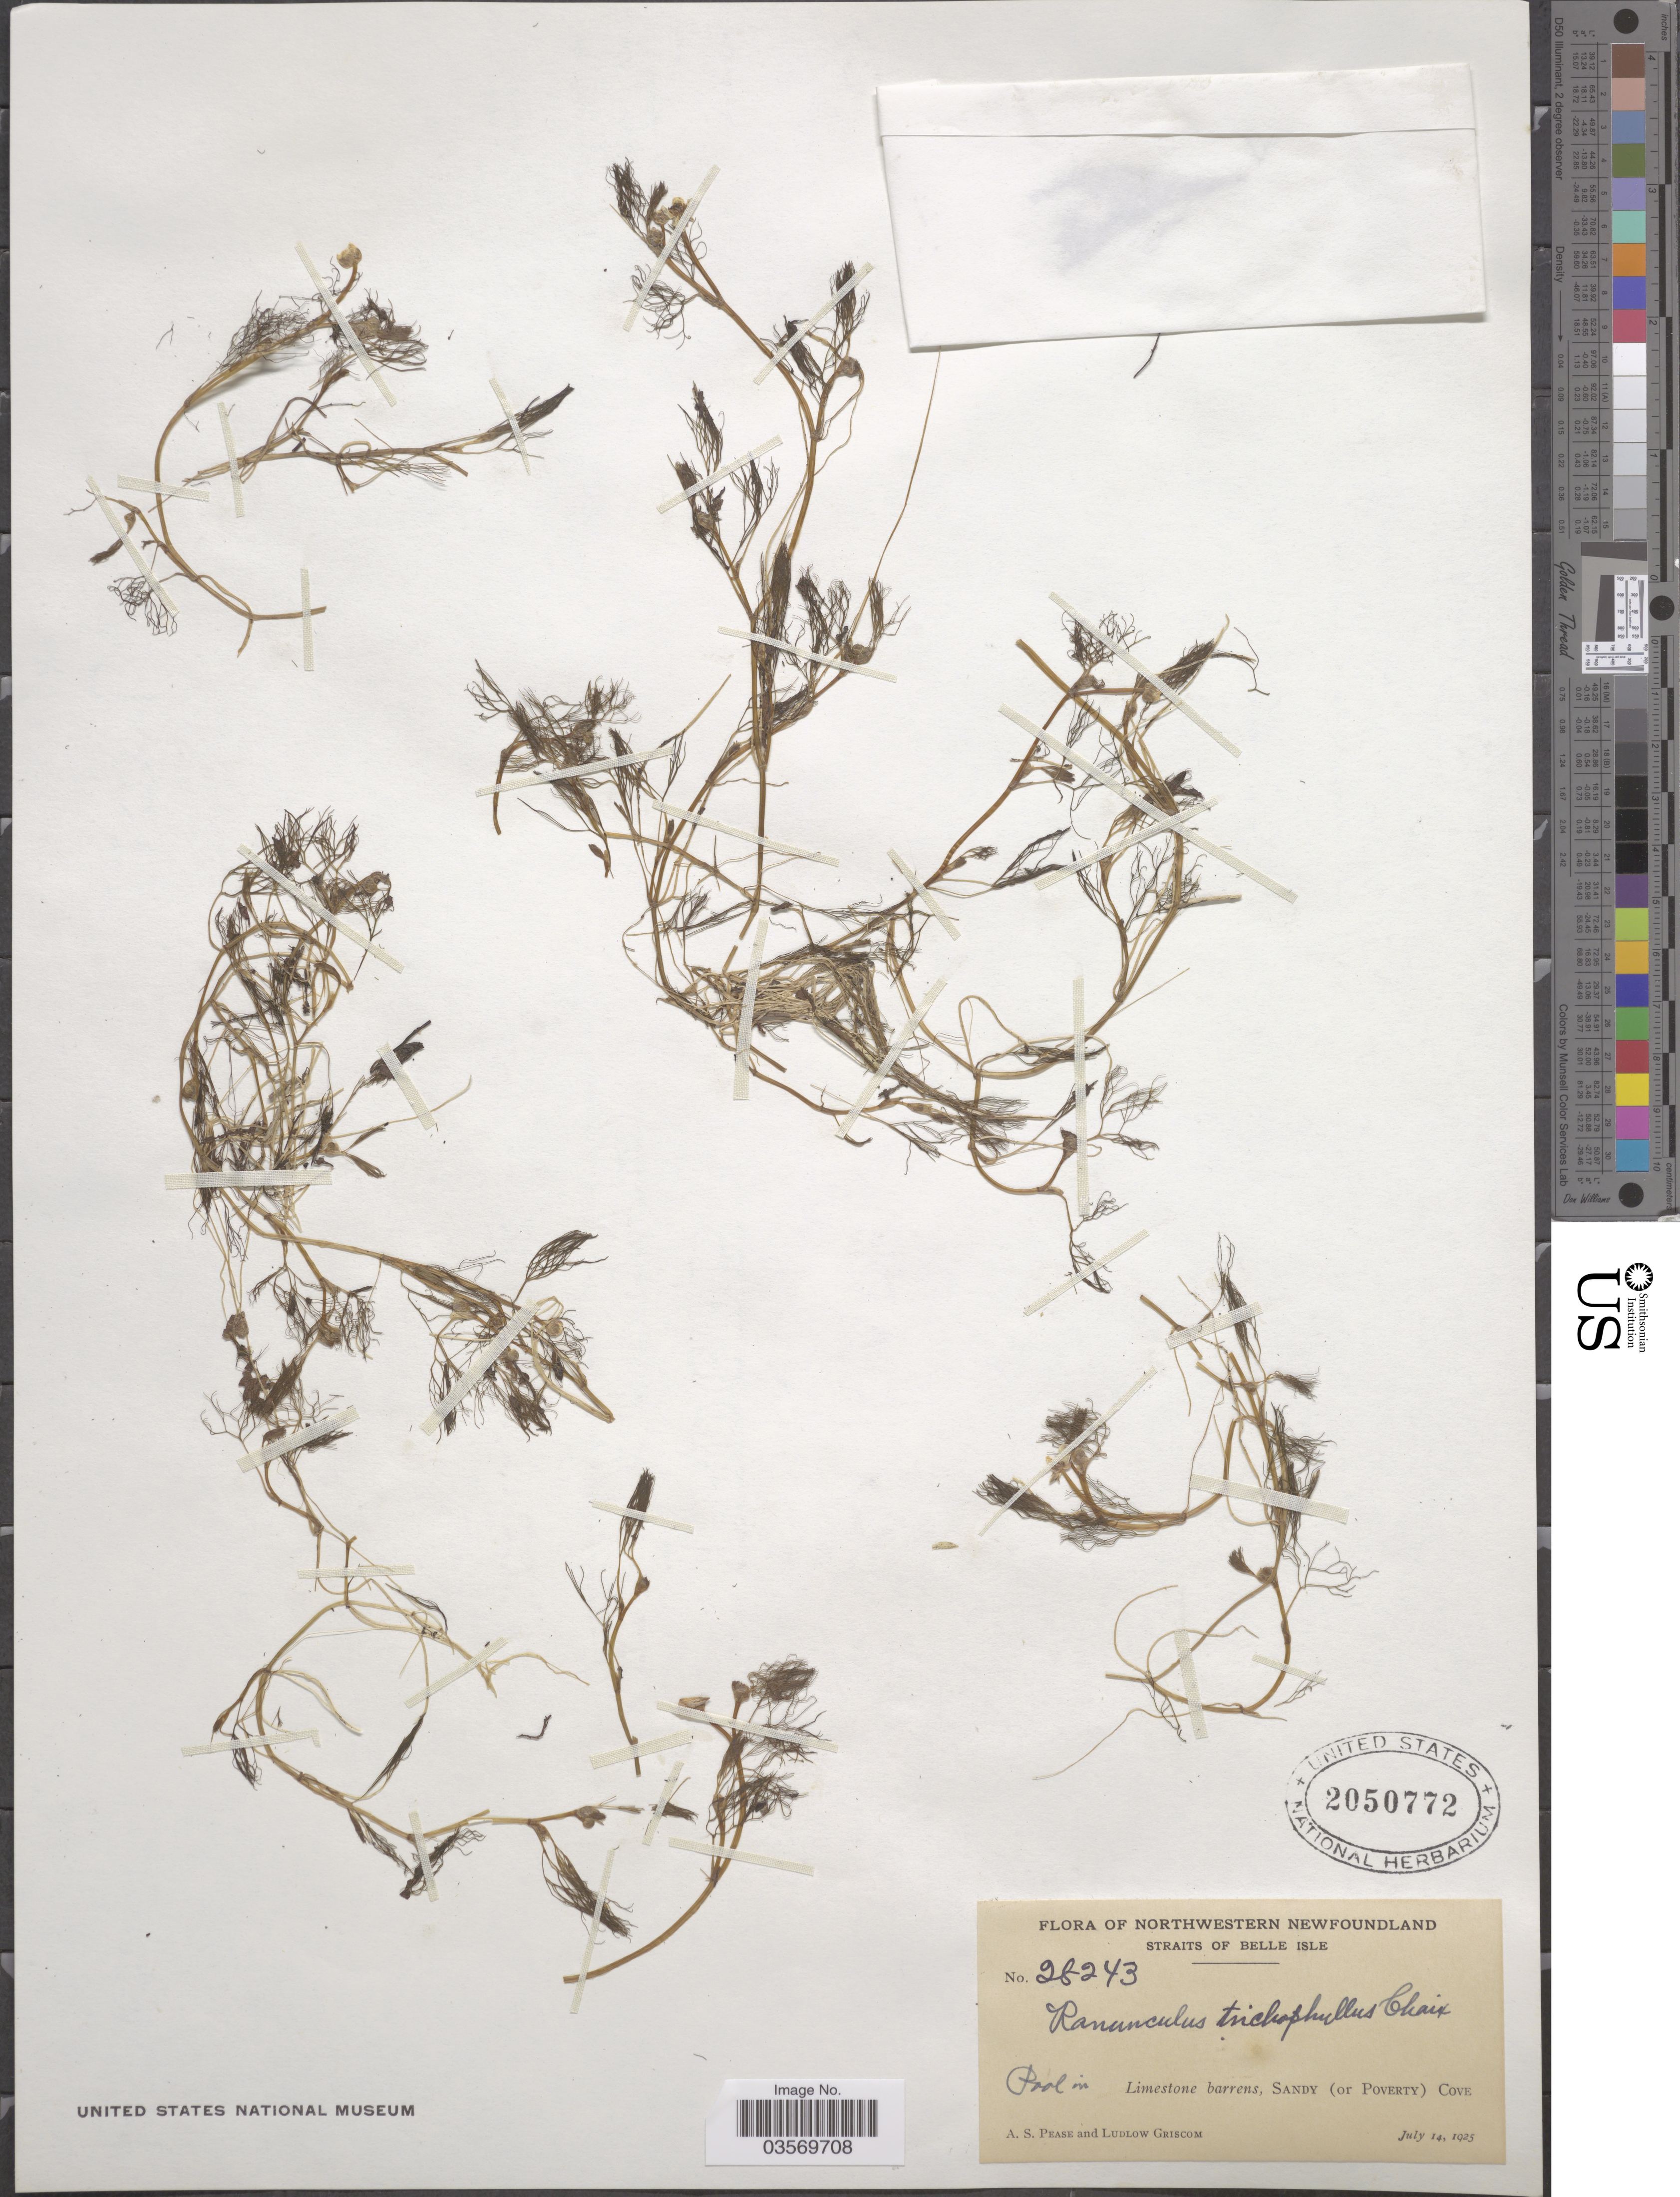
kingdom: Plantae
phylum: Tracheophyta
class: Magnoliopsida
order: Ranunculales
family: Ranunculaceae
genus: Ranunculus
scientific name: Ranunculus trichophyllus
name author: Chaix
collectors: A. S. Pease & L. Griscom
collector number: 28243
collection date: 1925-07-14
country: Canada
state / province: Newfoundland and Labrador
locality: Northwestern Newfoundland. Straits of Belle Isle. Limestone barrens, Sandy (or Poverty) Cove.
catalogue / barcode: US 2050772